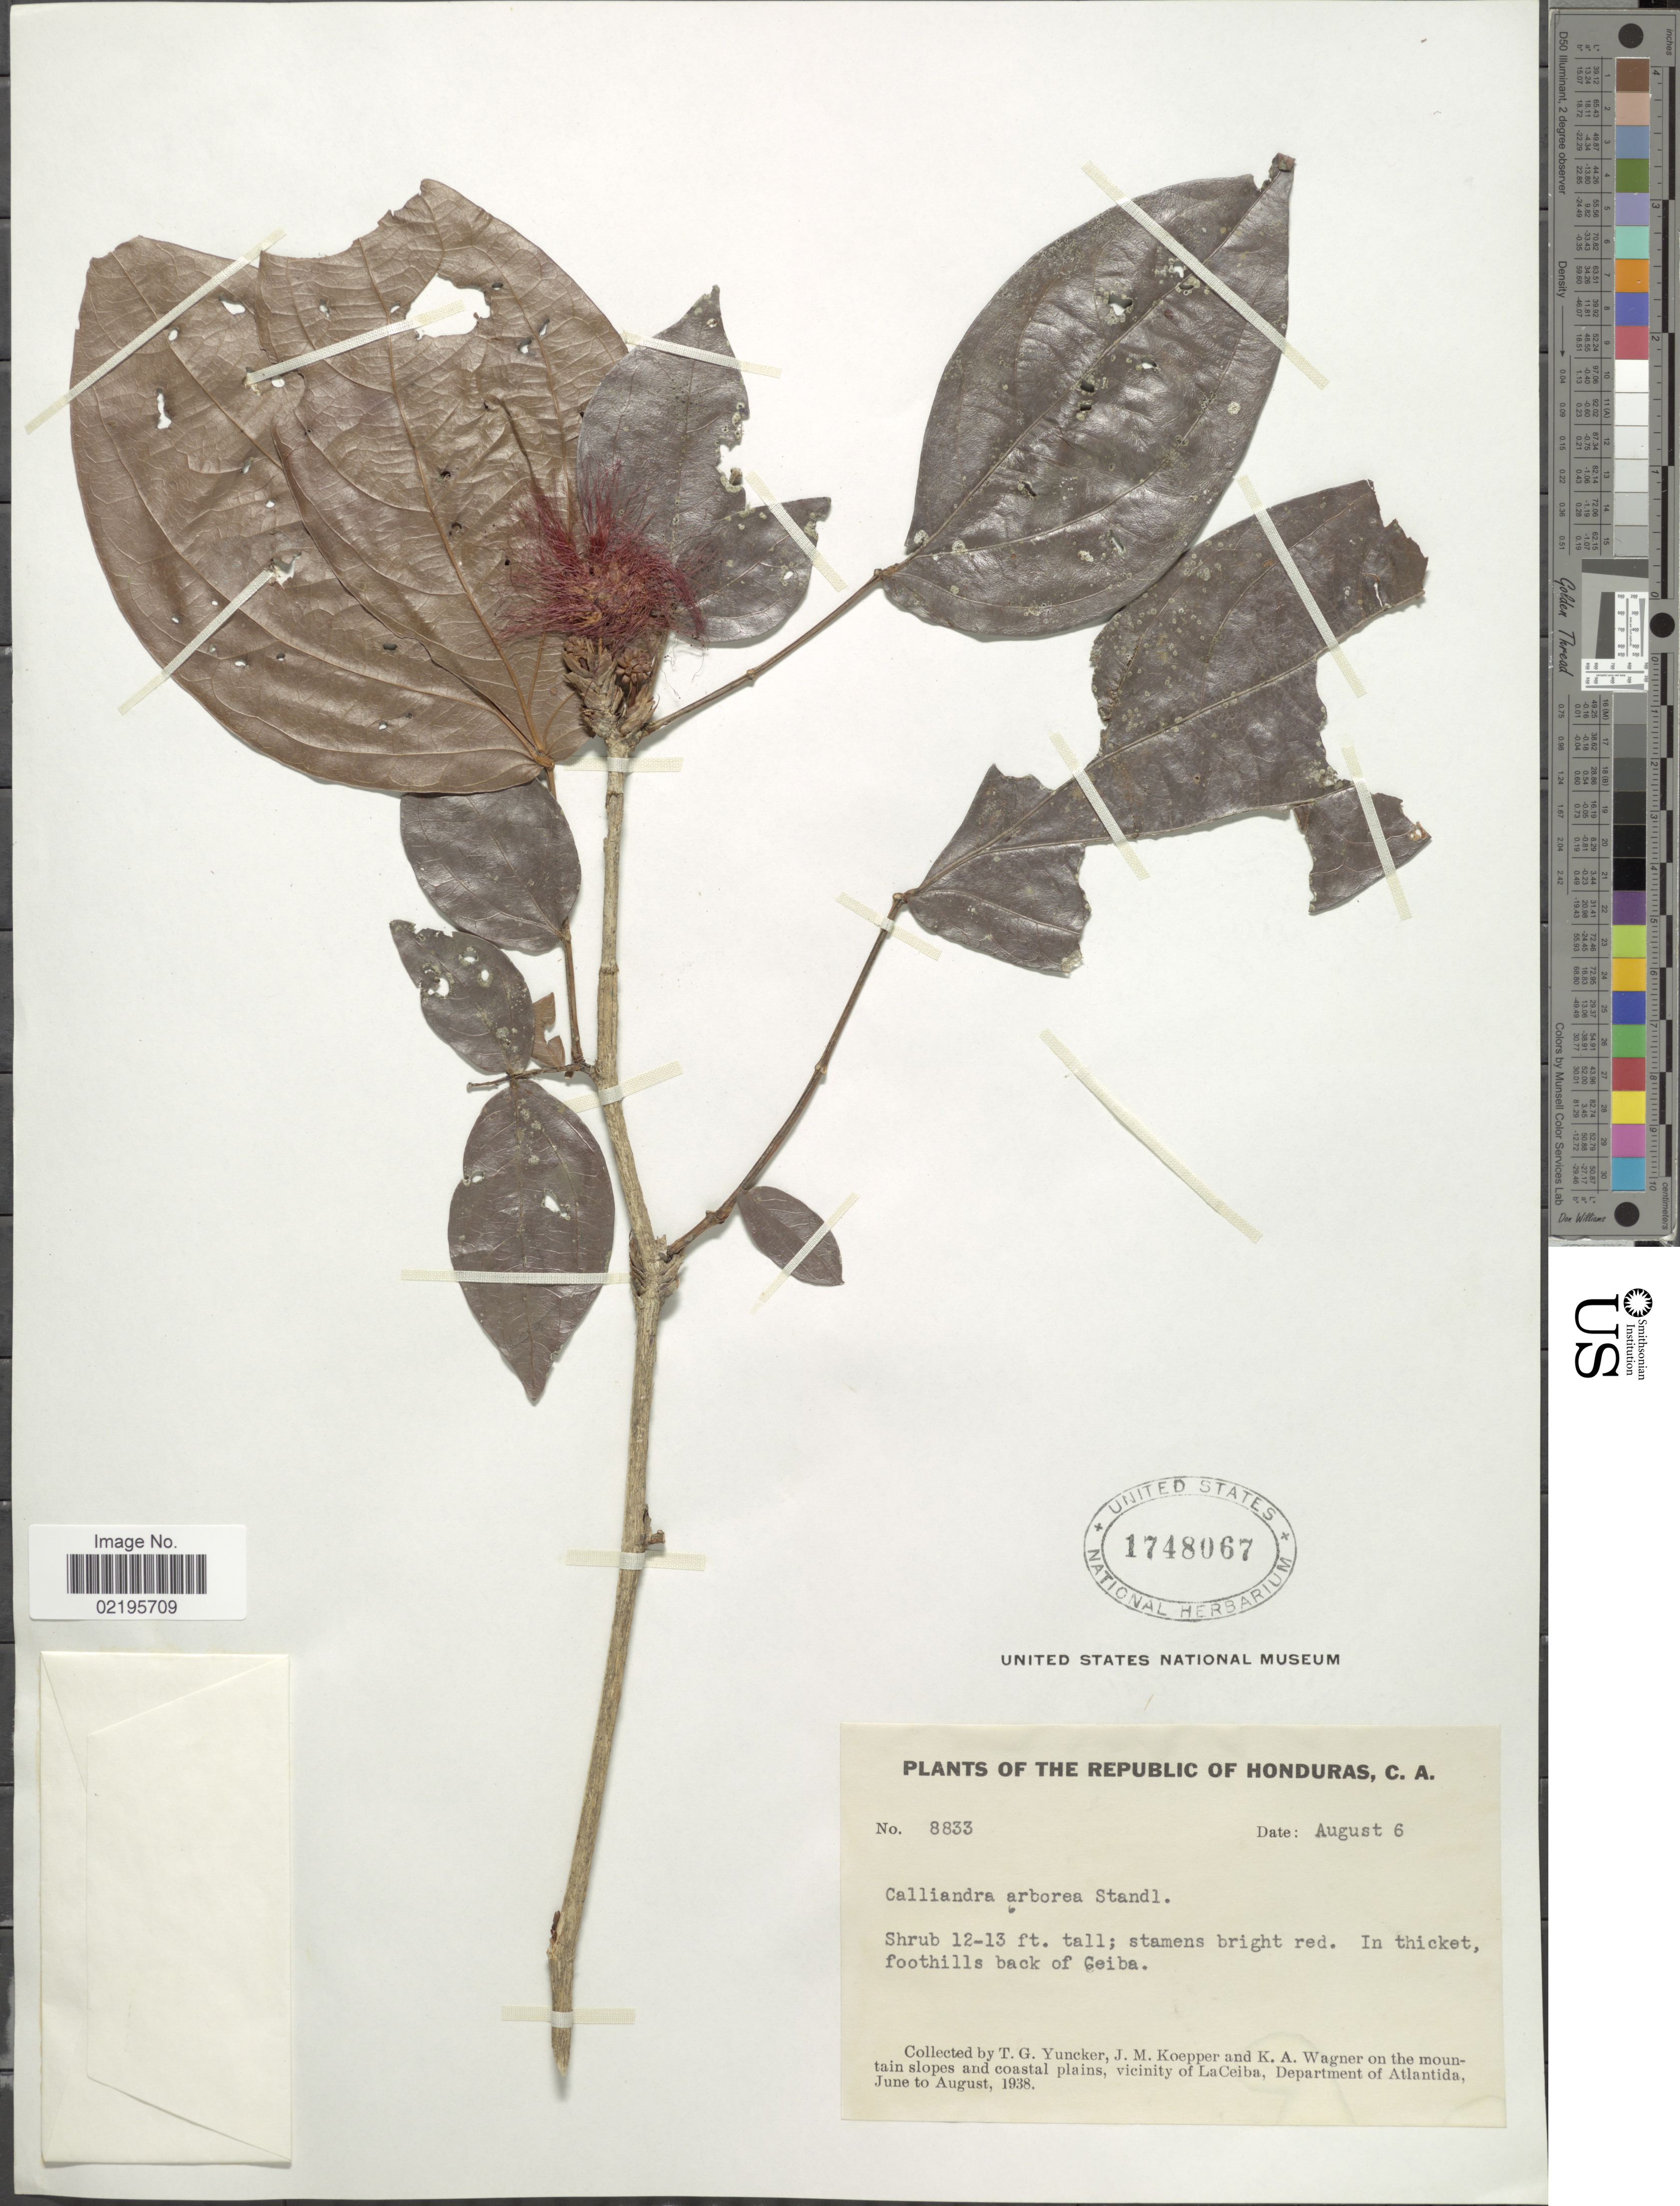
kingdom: Plantae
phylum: Tracheophyta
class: Magnoliopsida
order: Fabales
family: Fabaceae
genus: Calliandra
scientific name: Calliandra arborea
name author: Standl.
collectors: T. G. Yuncker, J. M. Koepper & K. A. Wagner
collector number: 8833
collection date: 1938-08-06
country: Honduras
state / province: Atlántida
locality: In thicket, fotthils back of Geiba, on the mountains slopes and coastal plains, vicinity of LaCeiba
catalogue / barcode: US 1748067